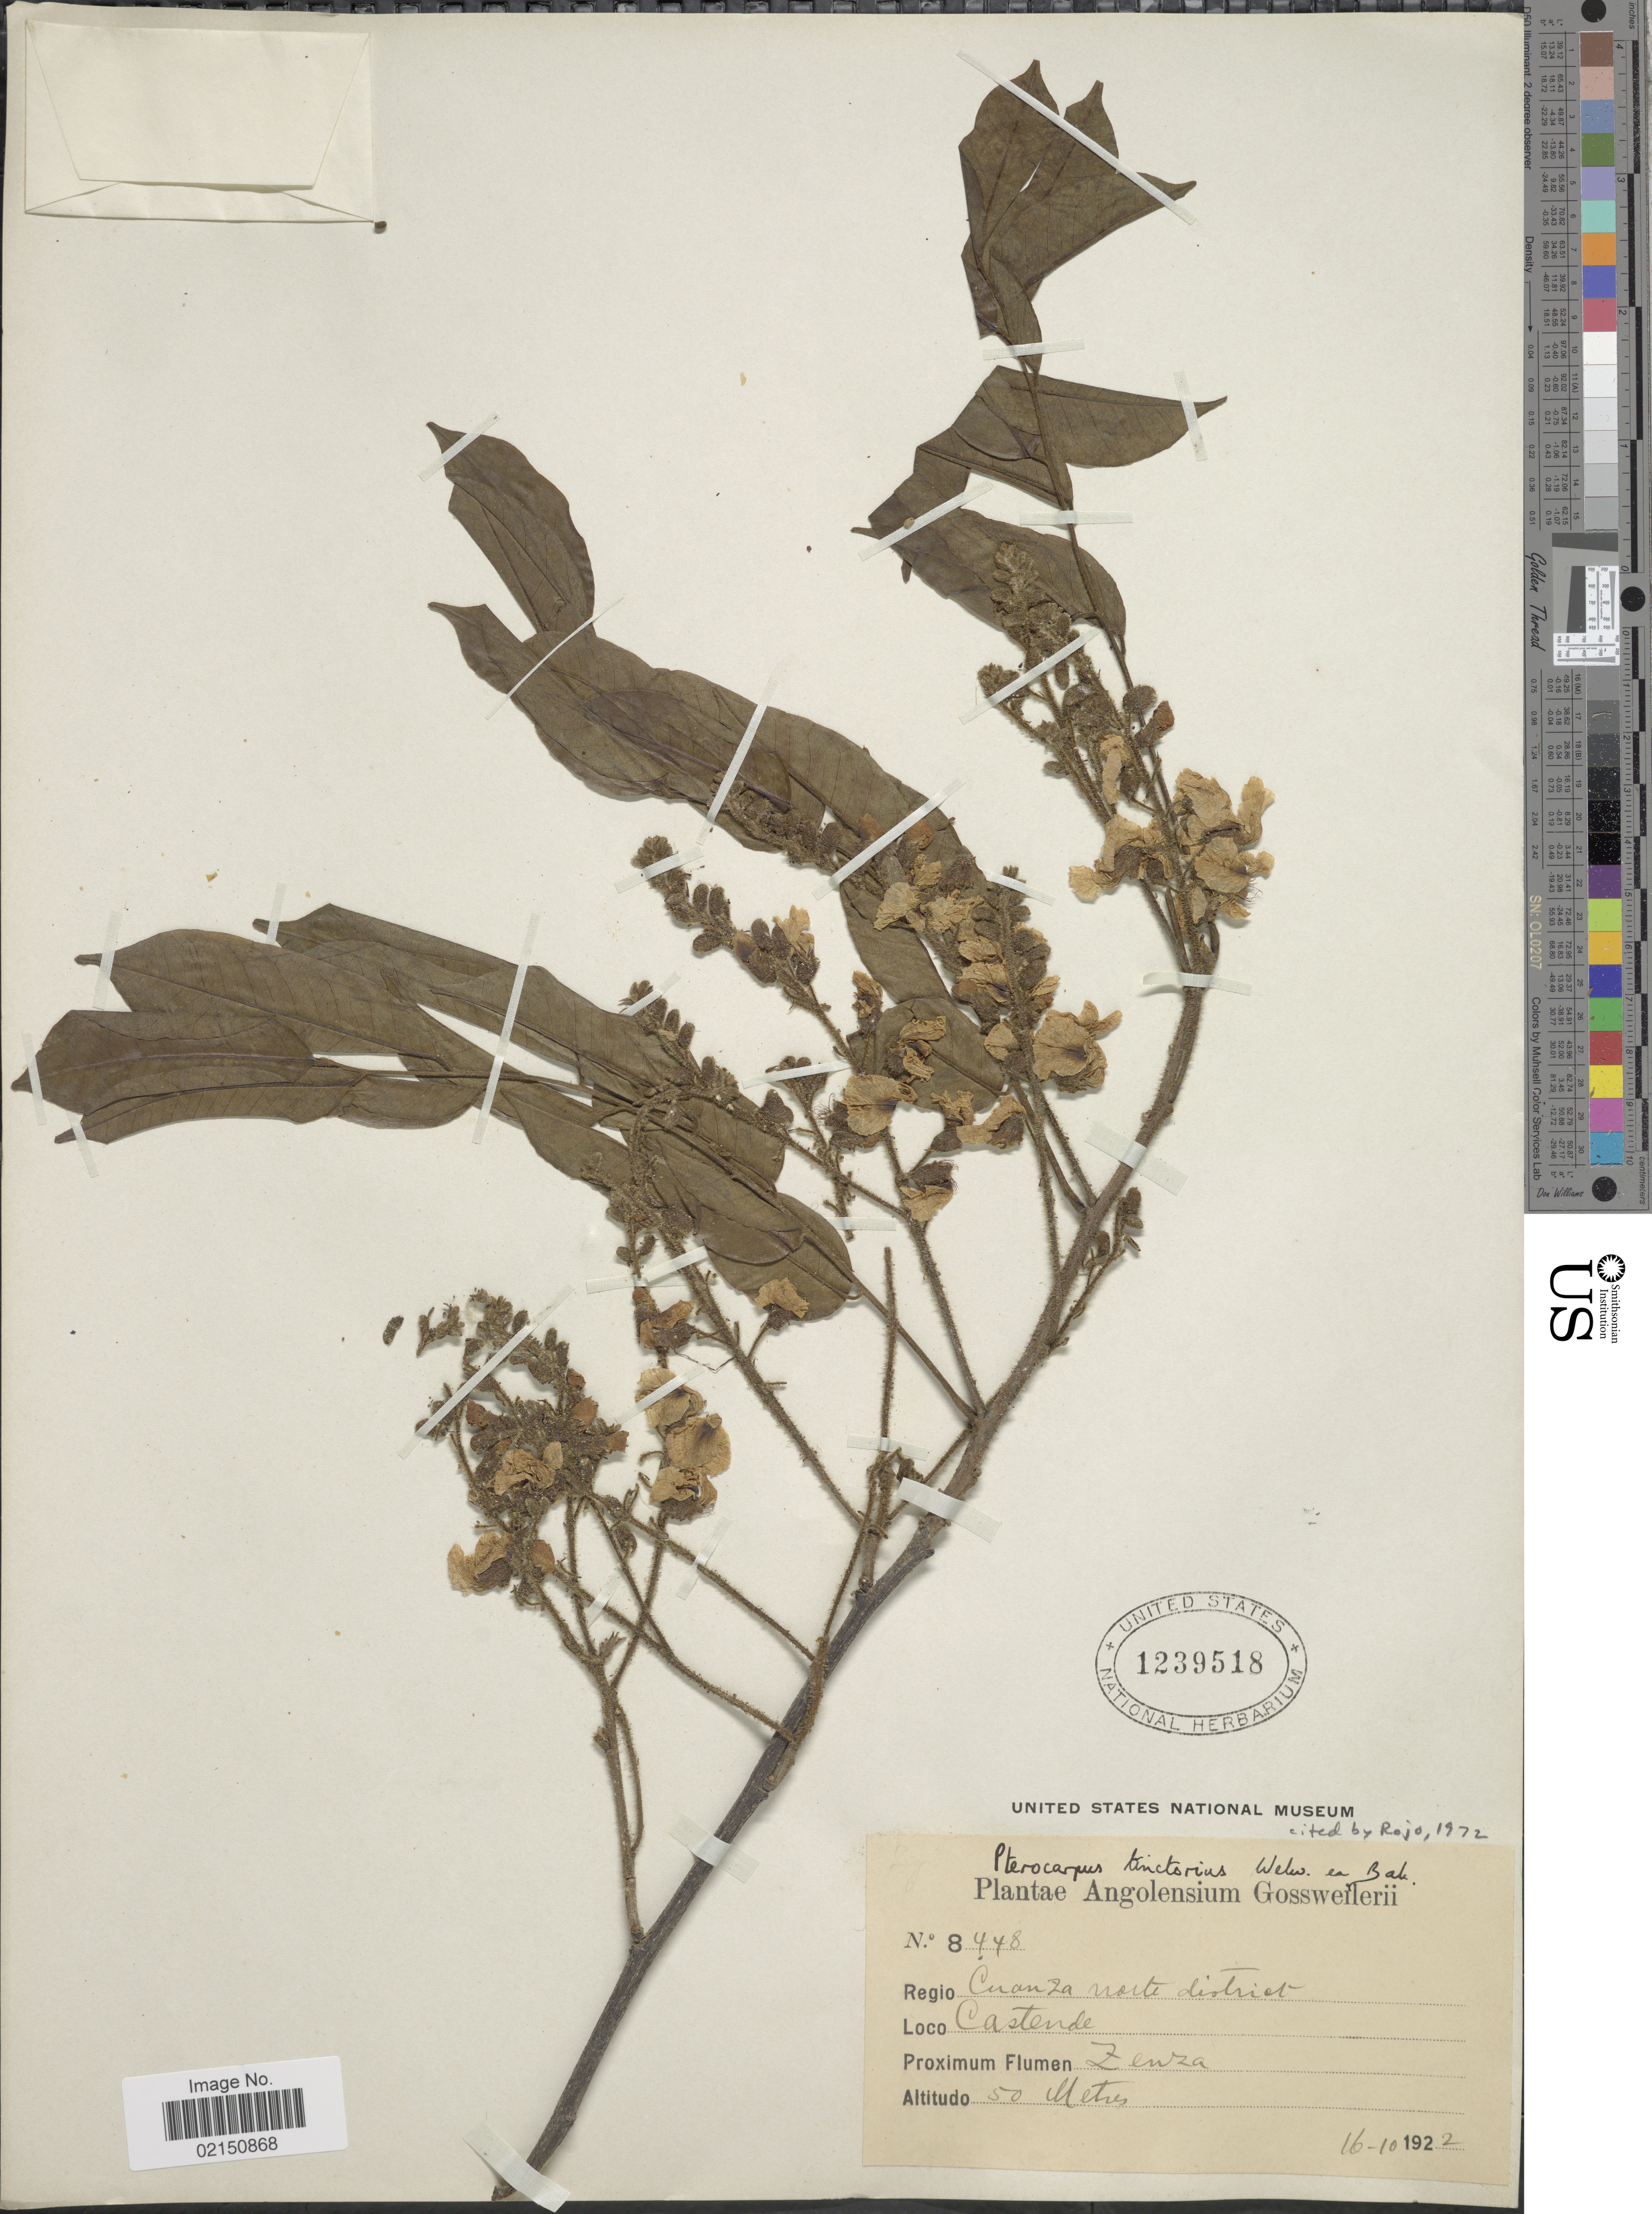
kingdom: Plantae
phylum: Tracheophyta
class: Magnoliopsida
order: Fabales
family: Fabaceae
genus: Pterocarpus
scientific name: Pterocarpus tinctorius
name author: Welw.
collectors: -. Gossweiler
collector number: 8448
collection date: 1922-10-16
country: Angola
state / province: Cuanza Norte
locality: Regio Cuanza Norte district, Loco Castende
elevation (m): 50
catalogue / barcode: US 1239518